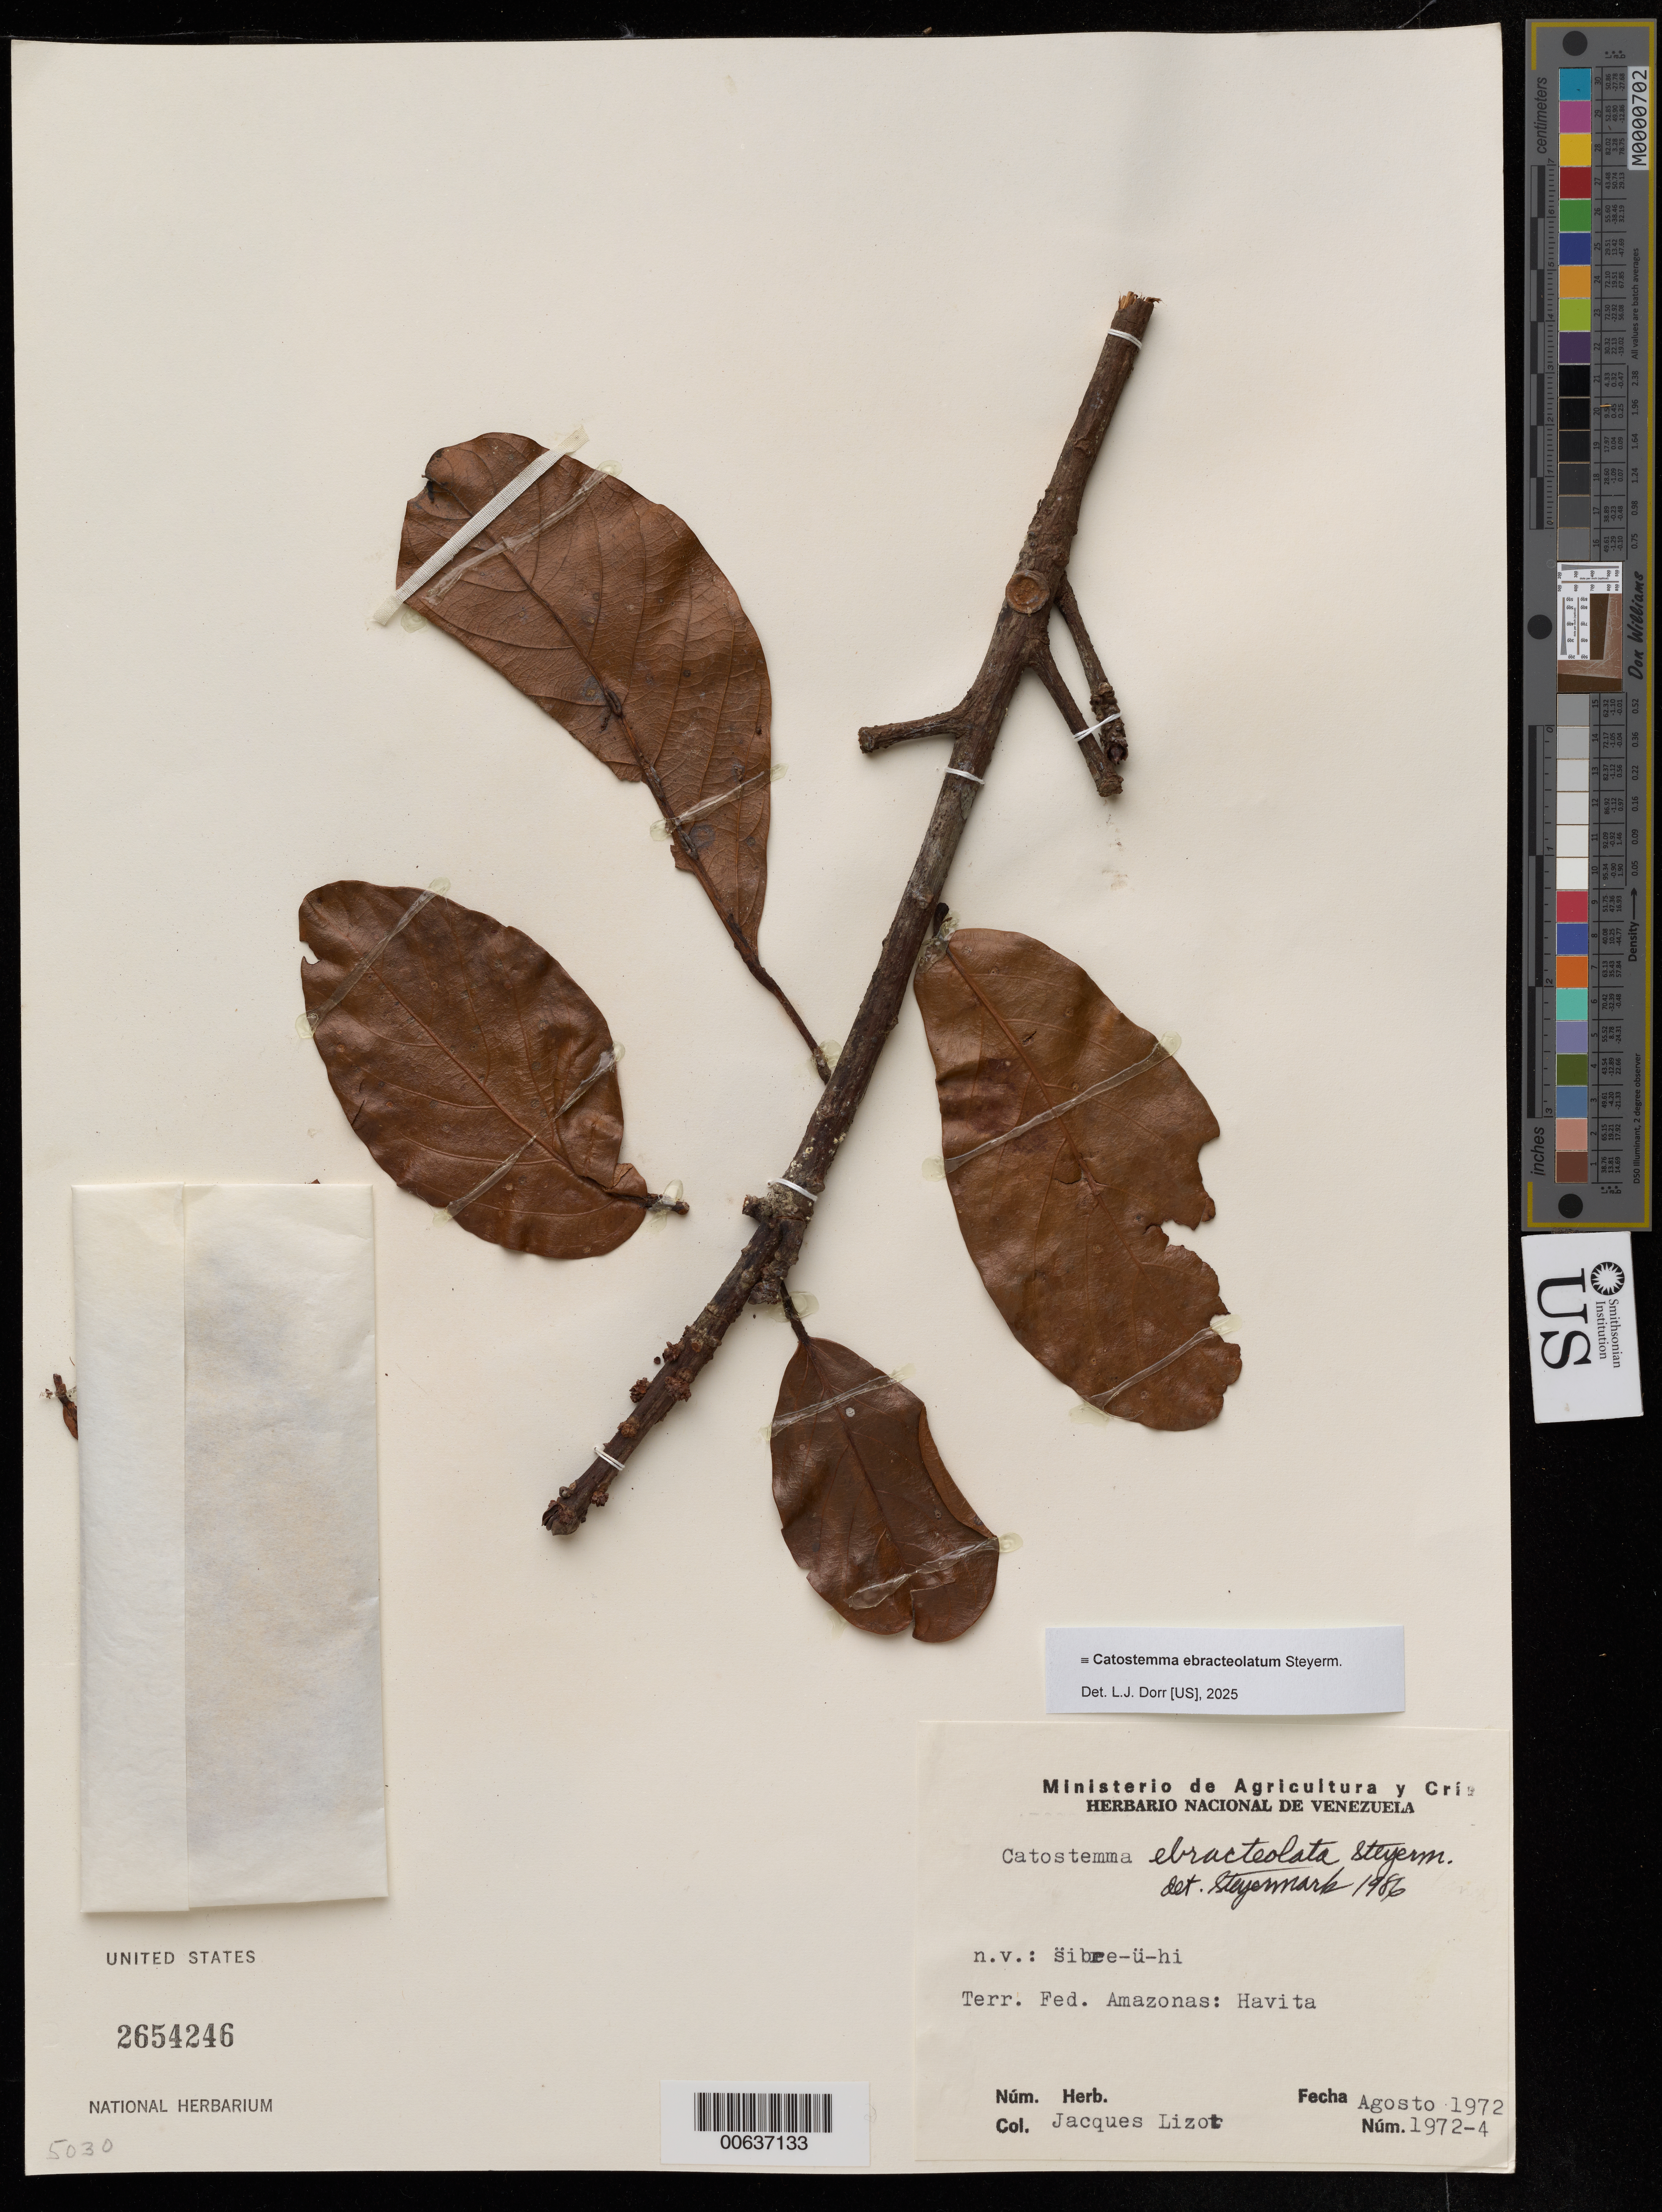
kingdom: Plantae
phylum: Tracheophyta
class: Magnoliopsida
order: Malvales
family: Malvaceae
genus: Catostemma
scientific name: Catostemma ebracteolatum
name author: Steyerm.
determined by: Steyermark, Julian A., (VEN)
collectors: J. Lizot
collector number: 1972 4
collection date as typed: Aug-72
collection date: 1972-08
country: Venezuela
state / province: Amazonas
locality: Havita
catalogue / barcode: US 2654246